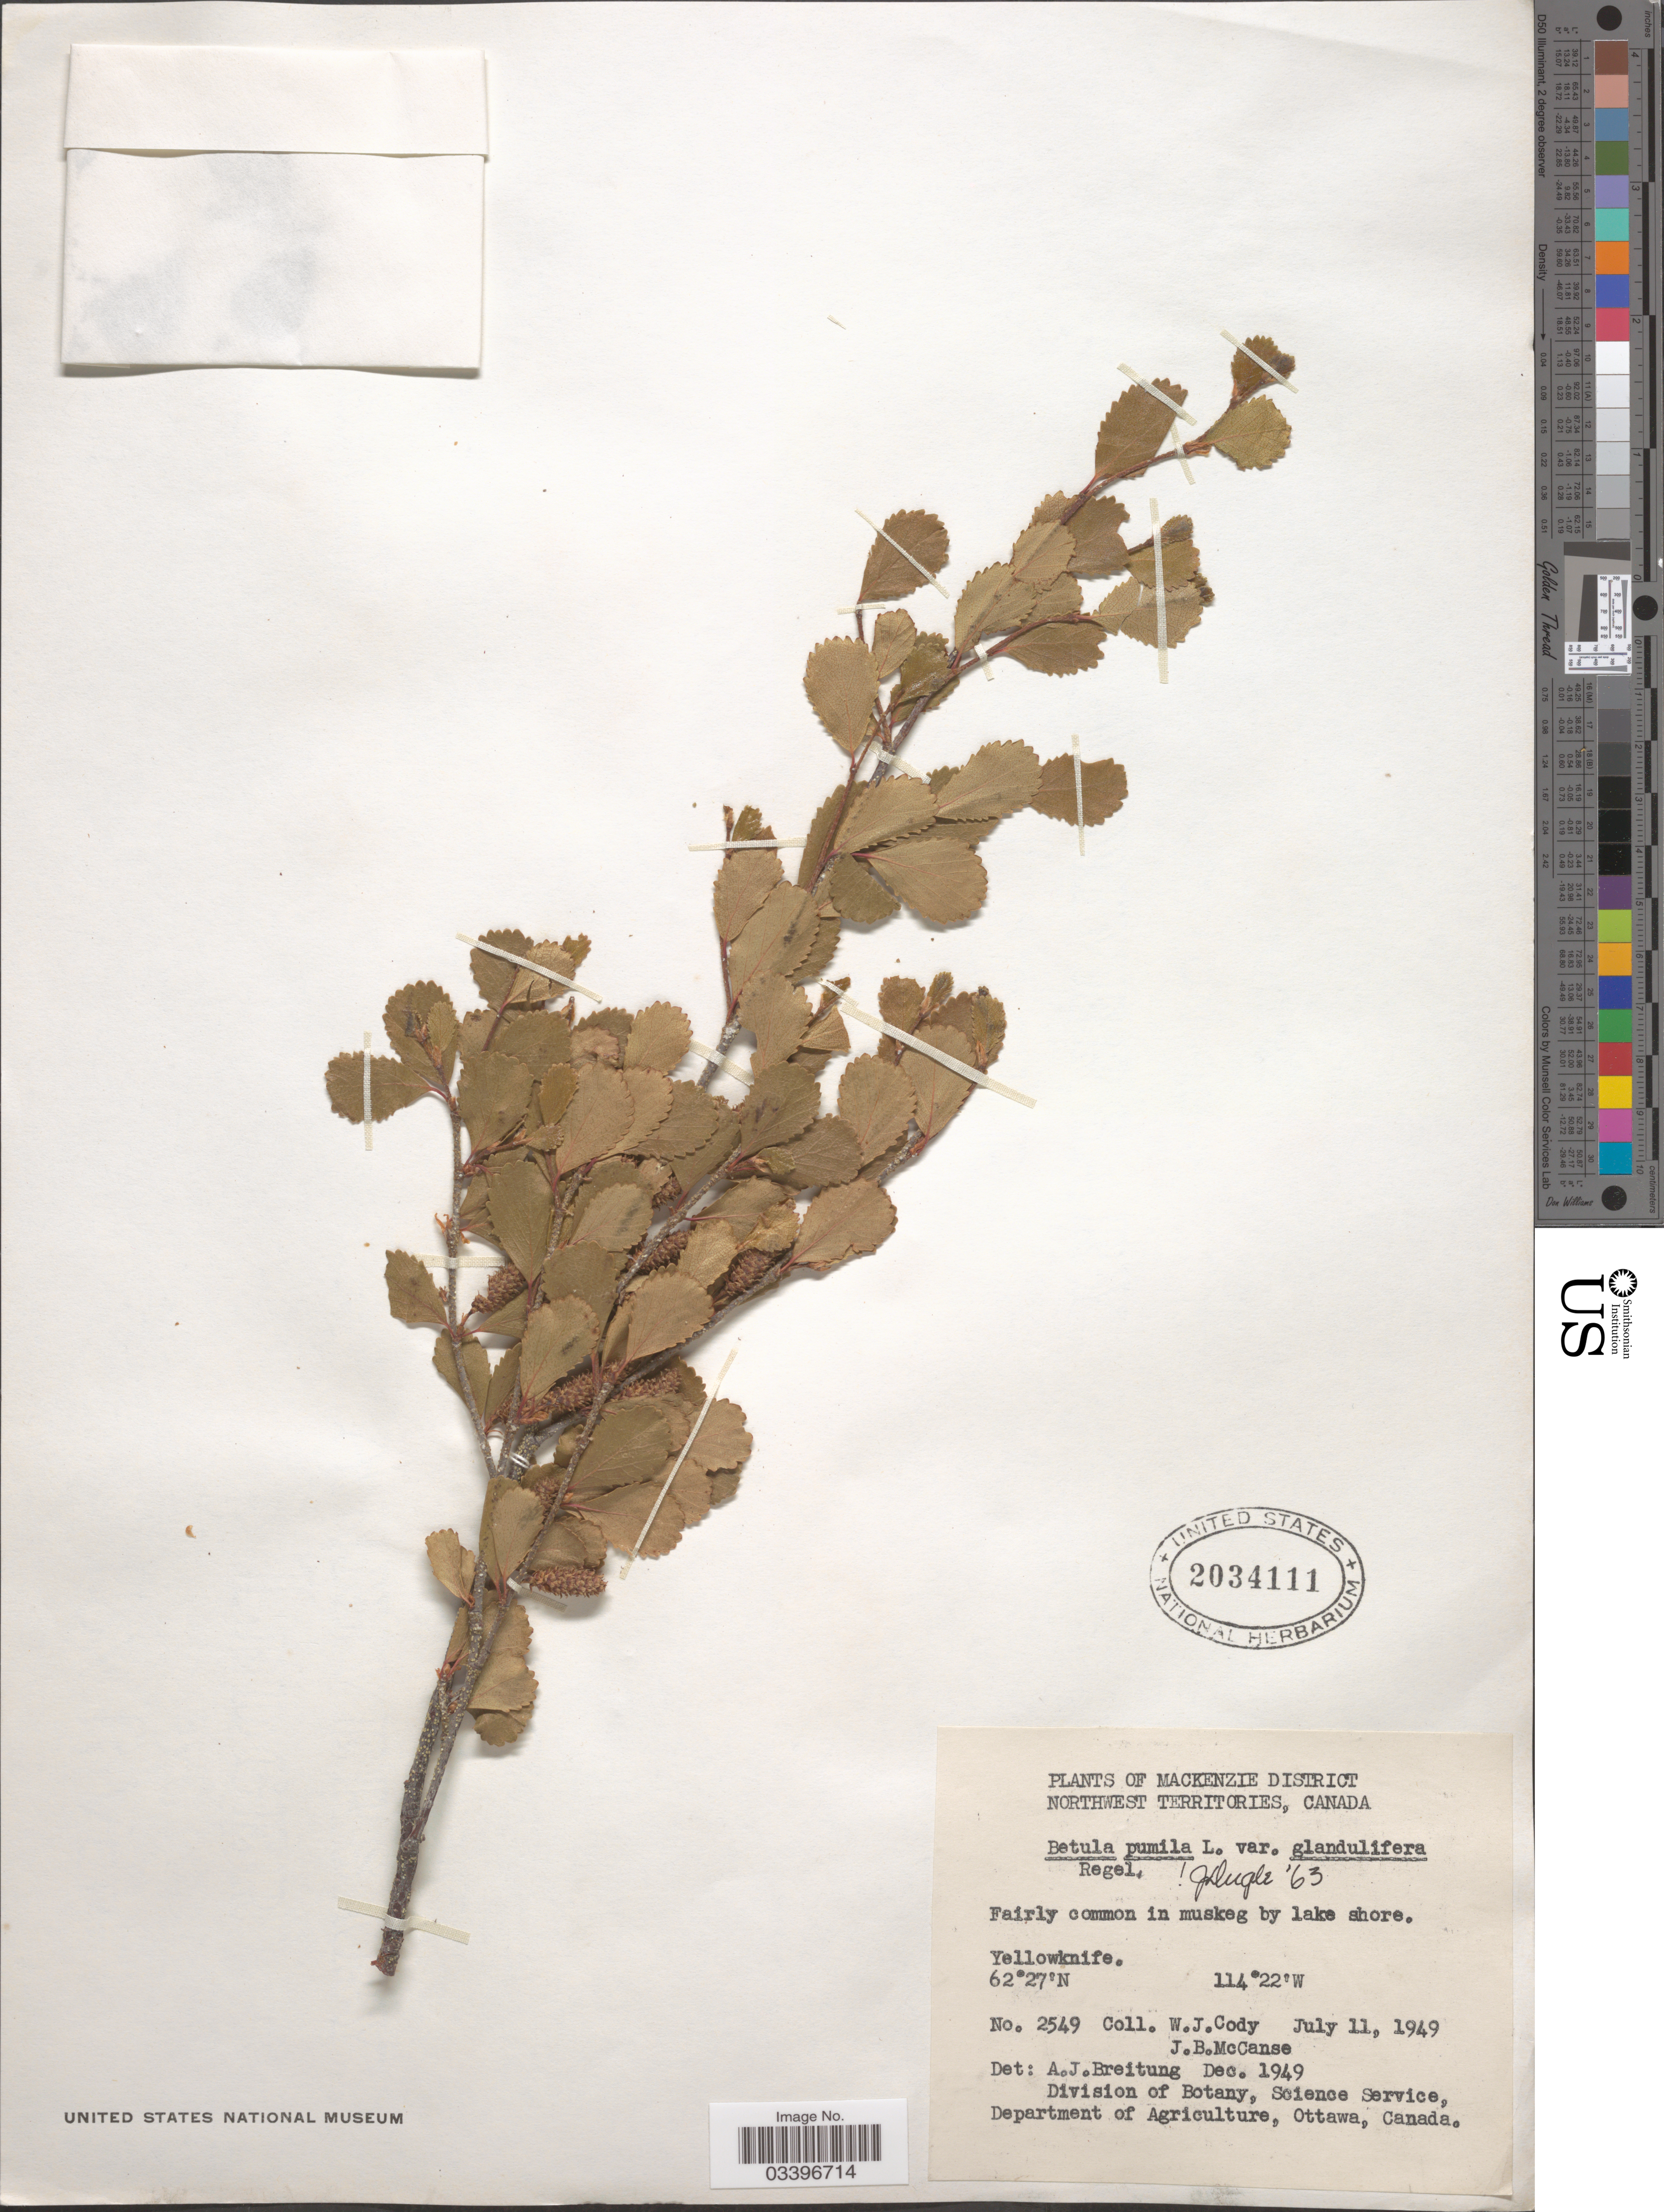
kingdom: Plantae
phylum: Tracheophyta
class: Magnoliopsida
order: Fagales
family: Betulaceae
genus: Betula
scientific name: Betula pumila var. glandulifera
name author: Regel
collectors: W. Cody & J. McCanse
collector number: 2549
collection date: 1949-07-11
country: Canada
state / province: Northwest Territories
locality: Fairly common in muskeg by lake shore. Mackenzie District. Yellowknife.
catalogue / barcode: US 2034111